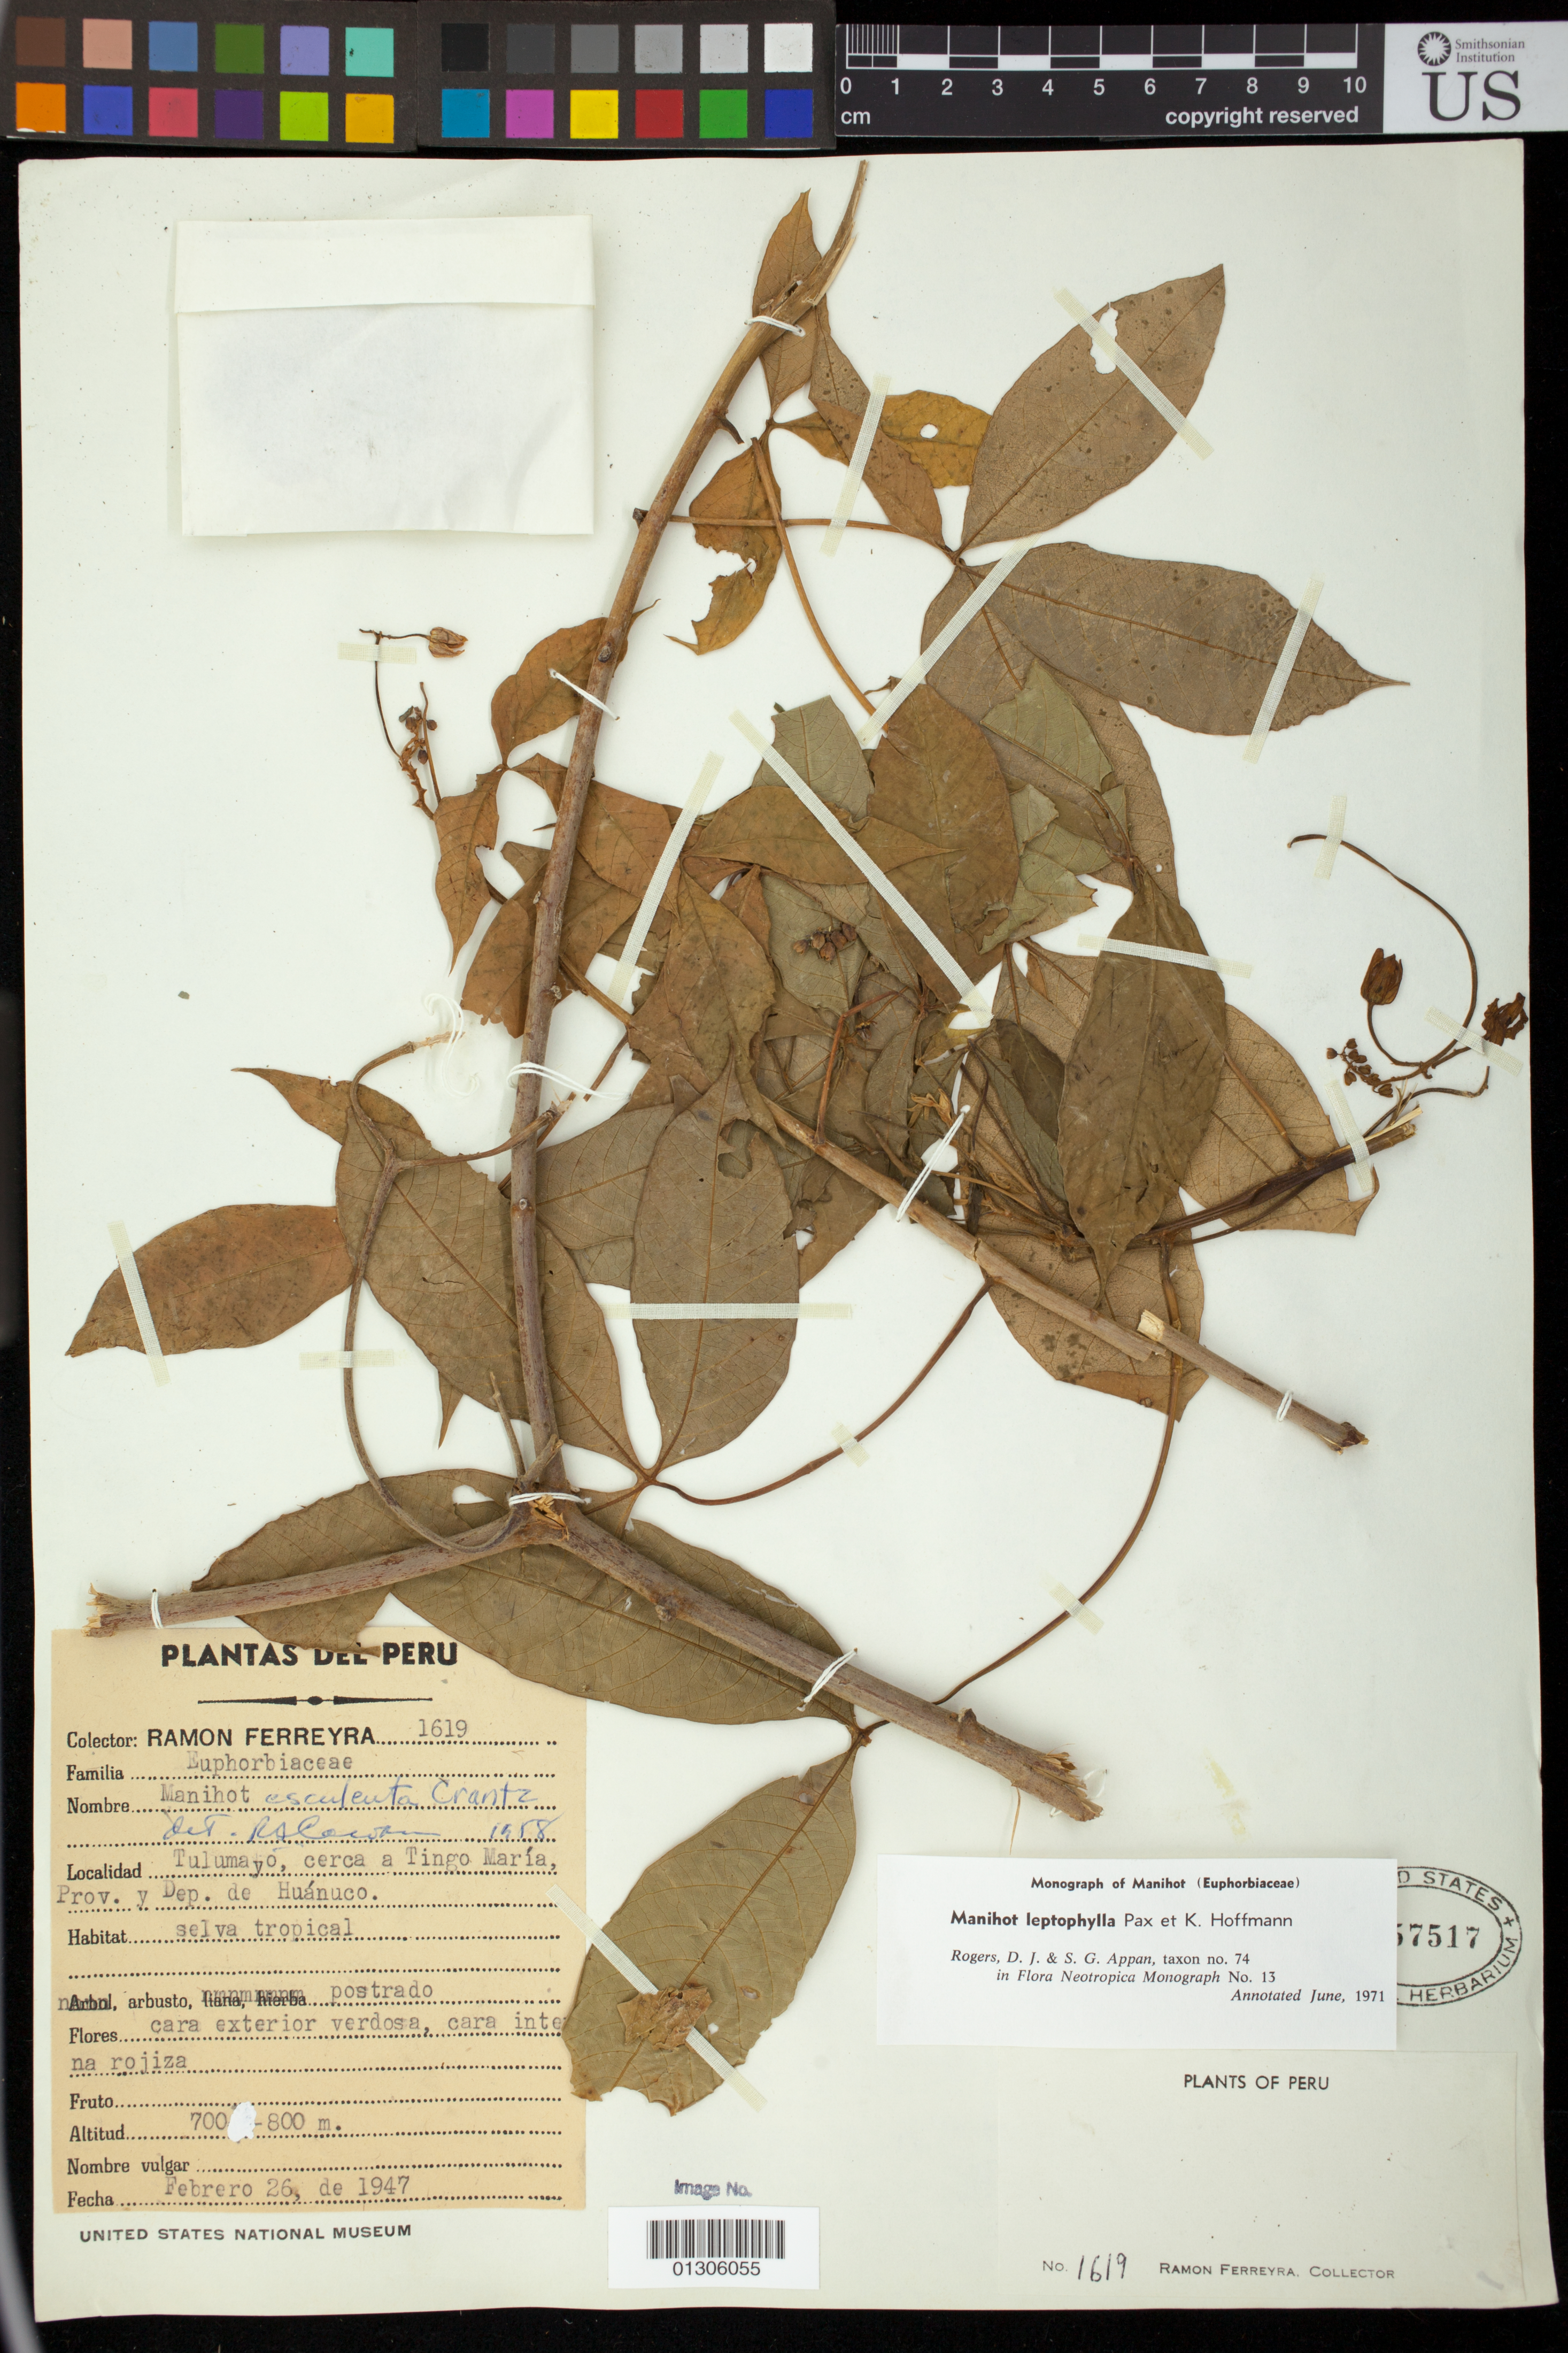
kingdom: Plantae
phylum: Tracheophyta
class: Magnoliopsida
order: Malpighiales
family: Euphorbiaceae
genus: Manihot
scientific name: Manihot leptophylla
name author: Pax in Engl.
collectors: R. A. Ferreyra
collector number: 1619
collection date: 1947-02-26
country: Peru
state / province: Huánuco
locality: Tulumayo, cerca a Tingo Maria, Dep. de Huanuco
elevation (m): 700